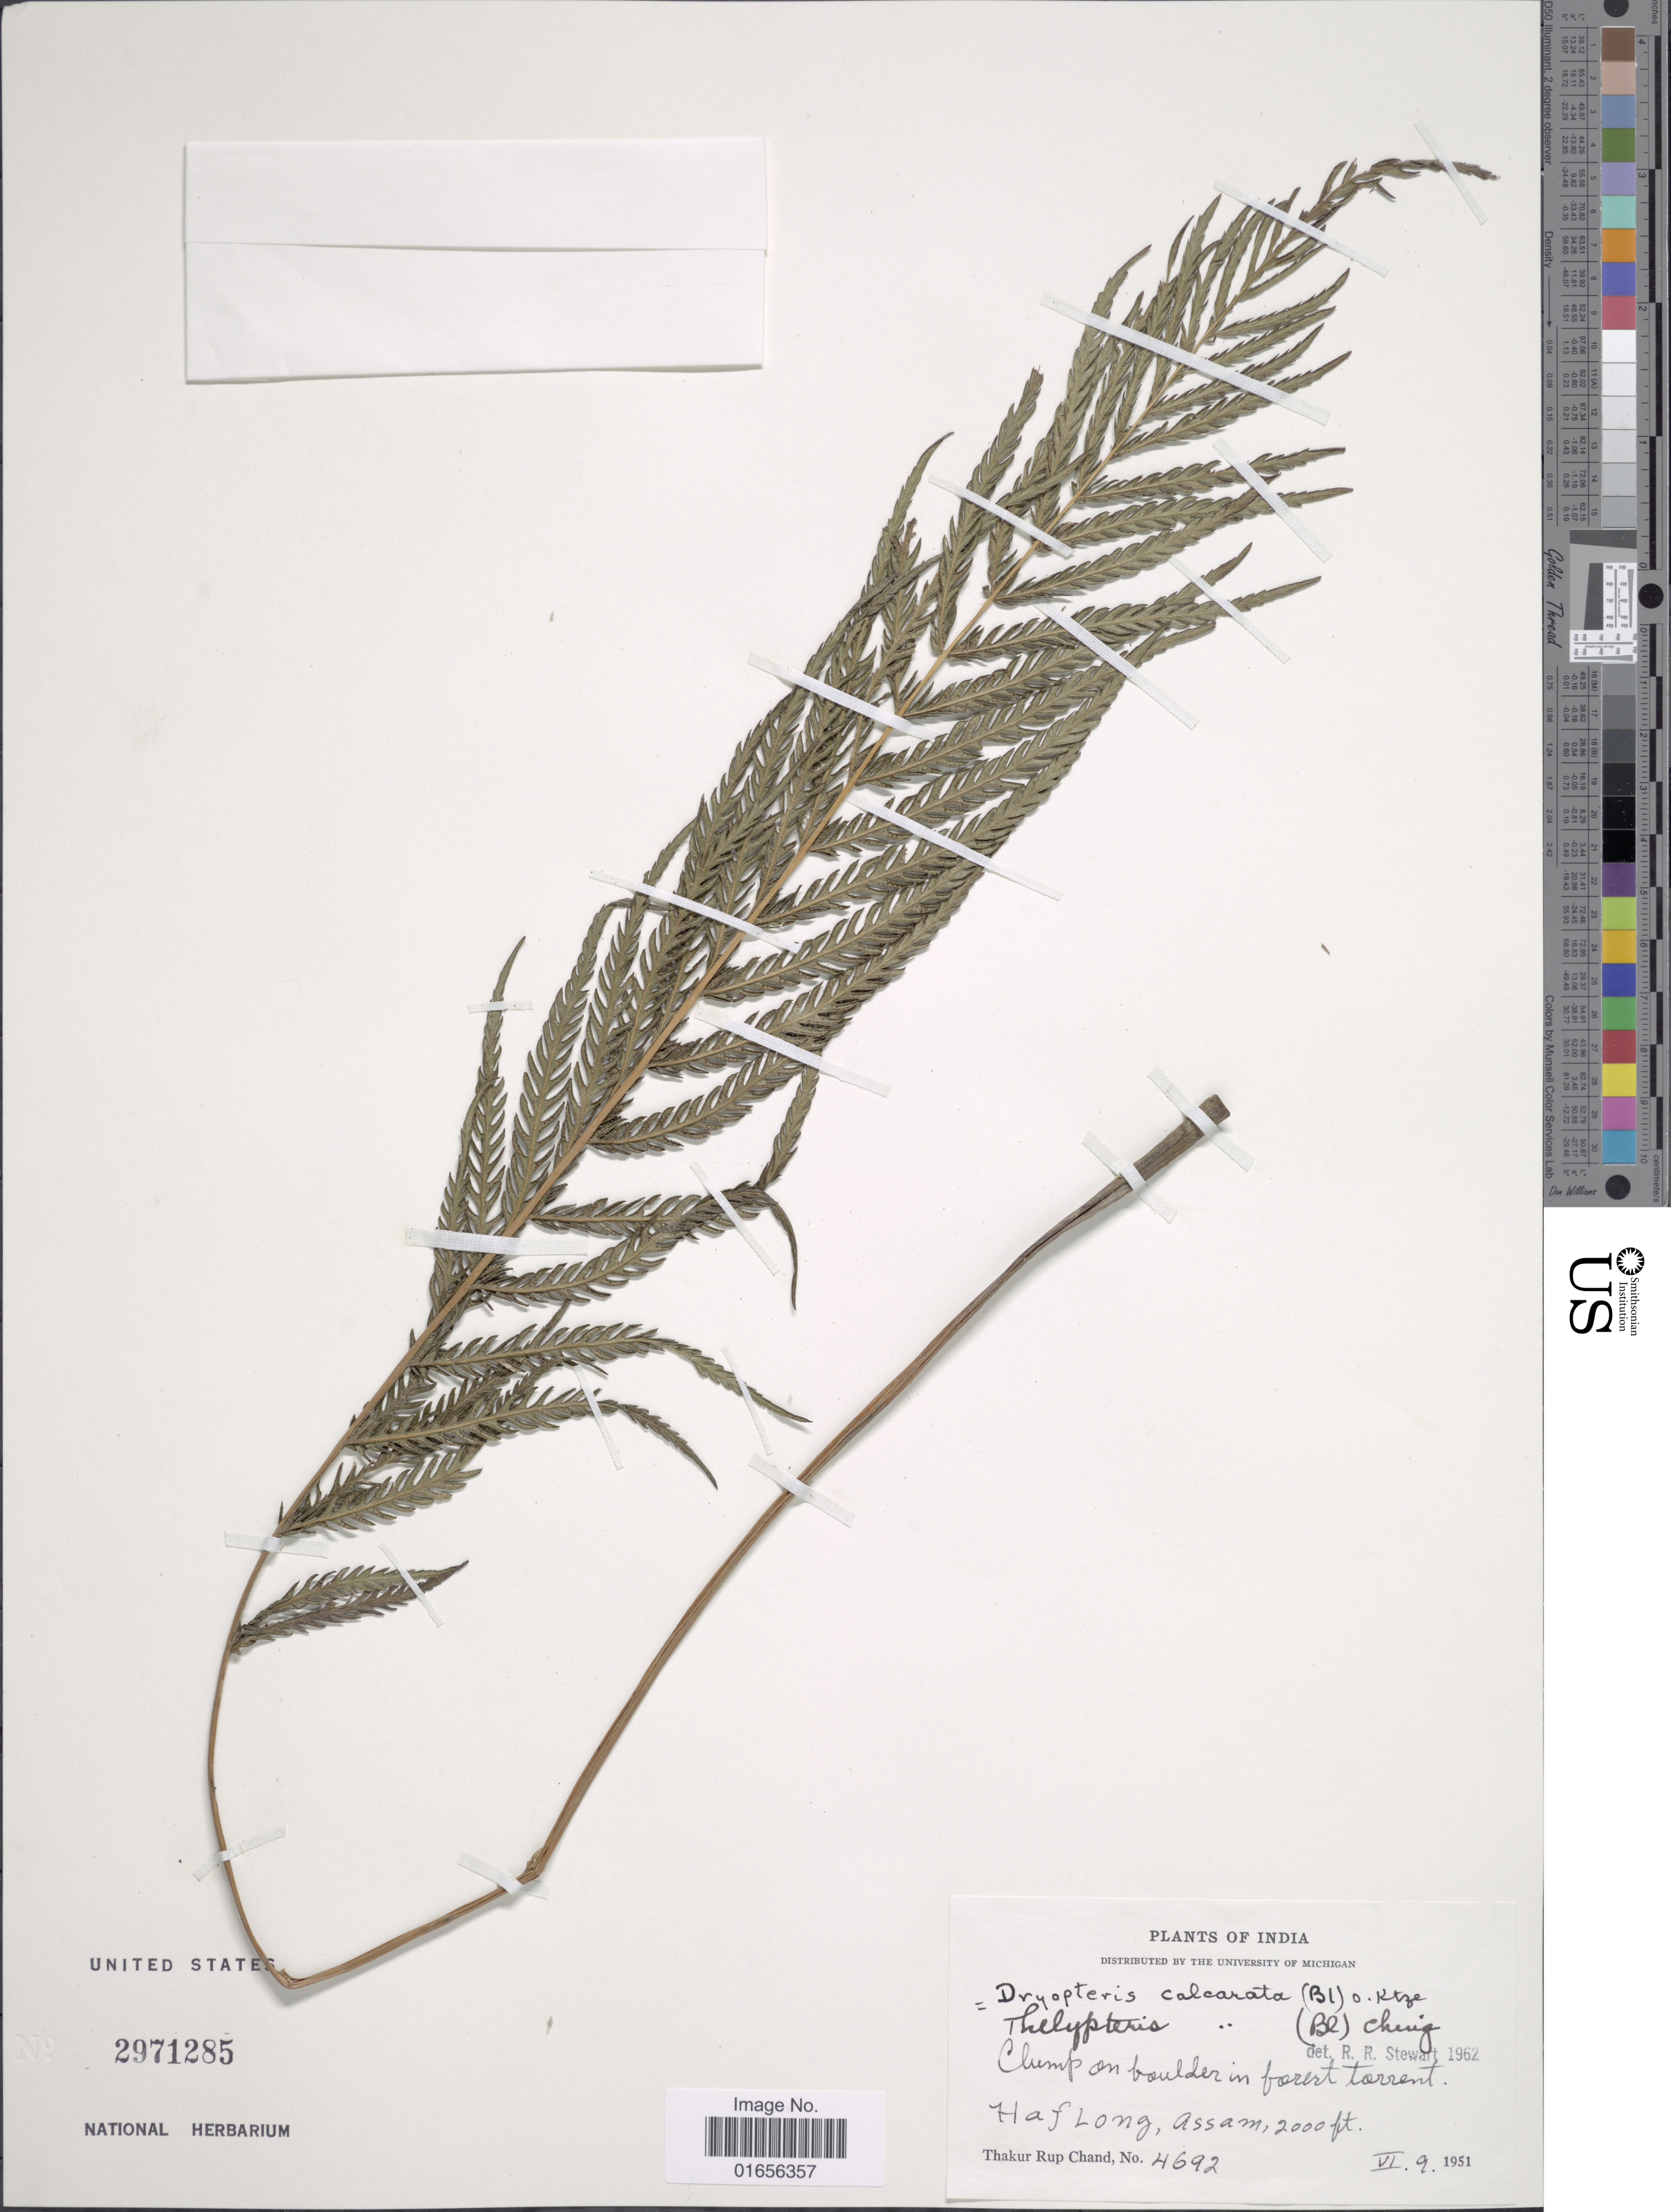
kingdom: Plantae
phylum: Tracheophyta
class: Polypodiopsida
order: Polypodiales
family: Thelypteridaceae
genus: Trigonospora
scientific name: Trigonospora calcarata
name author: (Blume) Holttum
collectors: T. R. Chand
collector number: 4692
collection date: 1951-06-09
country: India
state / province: Assam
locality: India, Haflong, Assam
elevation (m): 610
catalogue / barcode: US 2971285